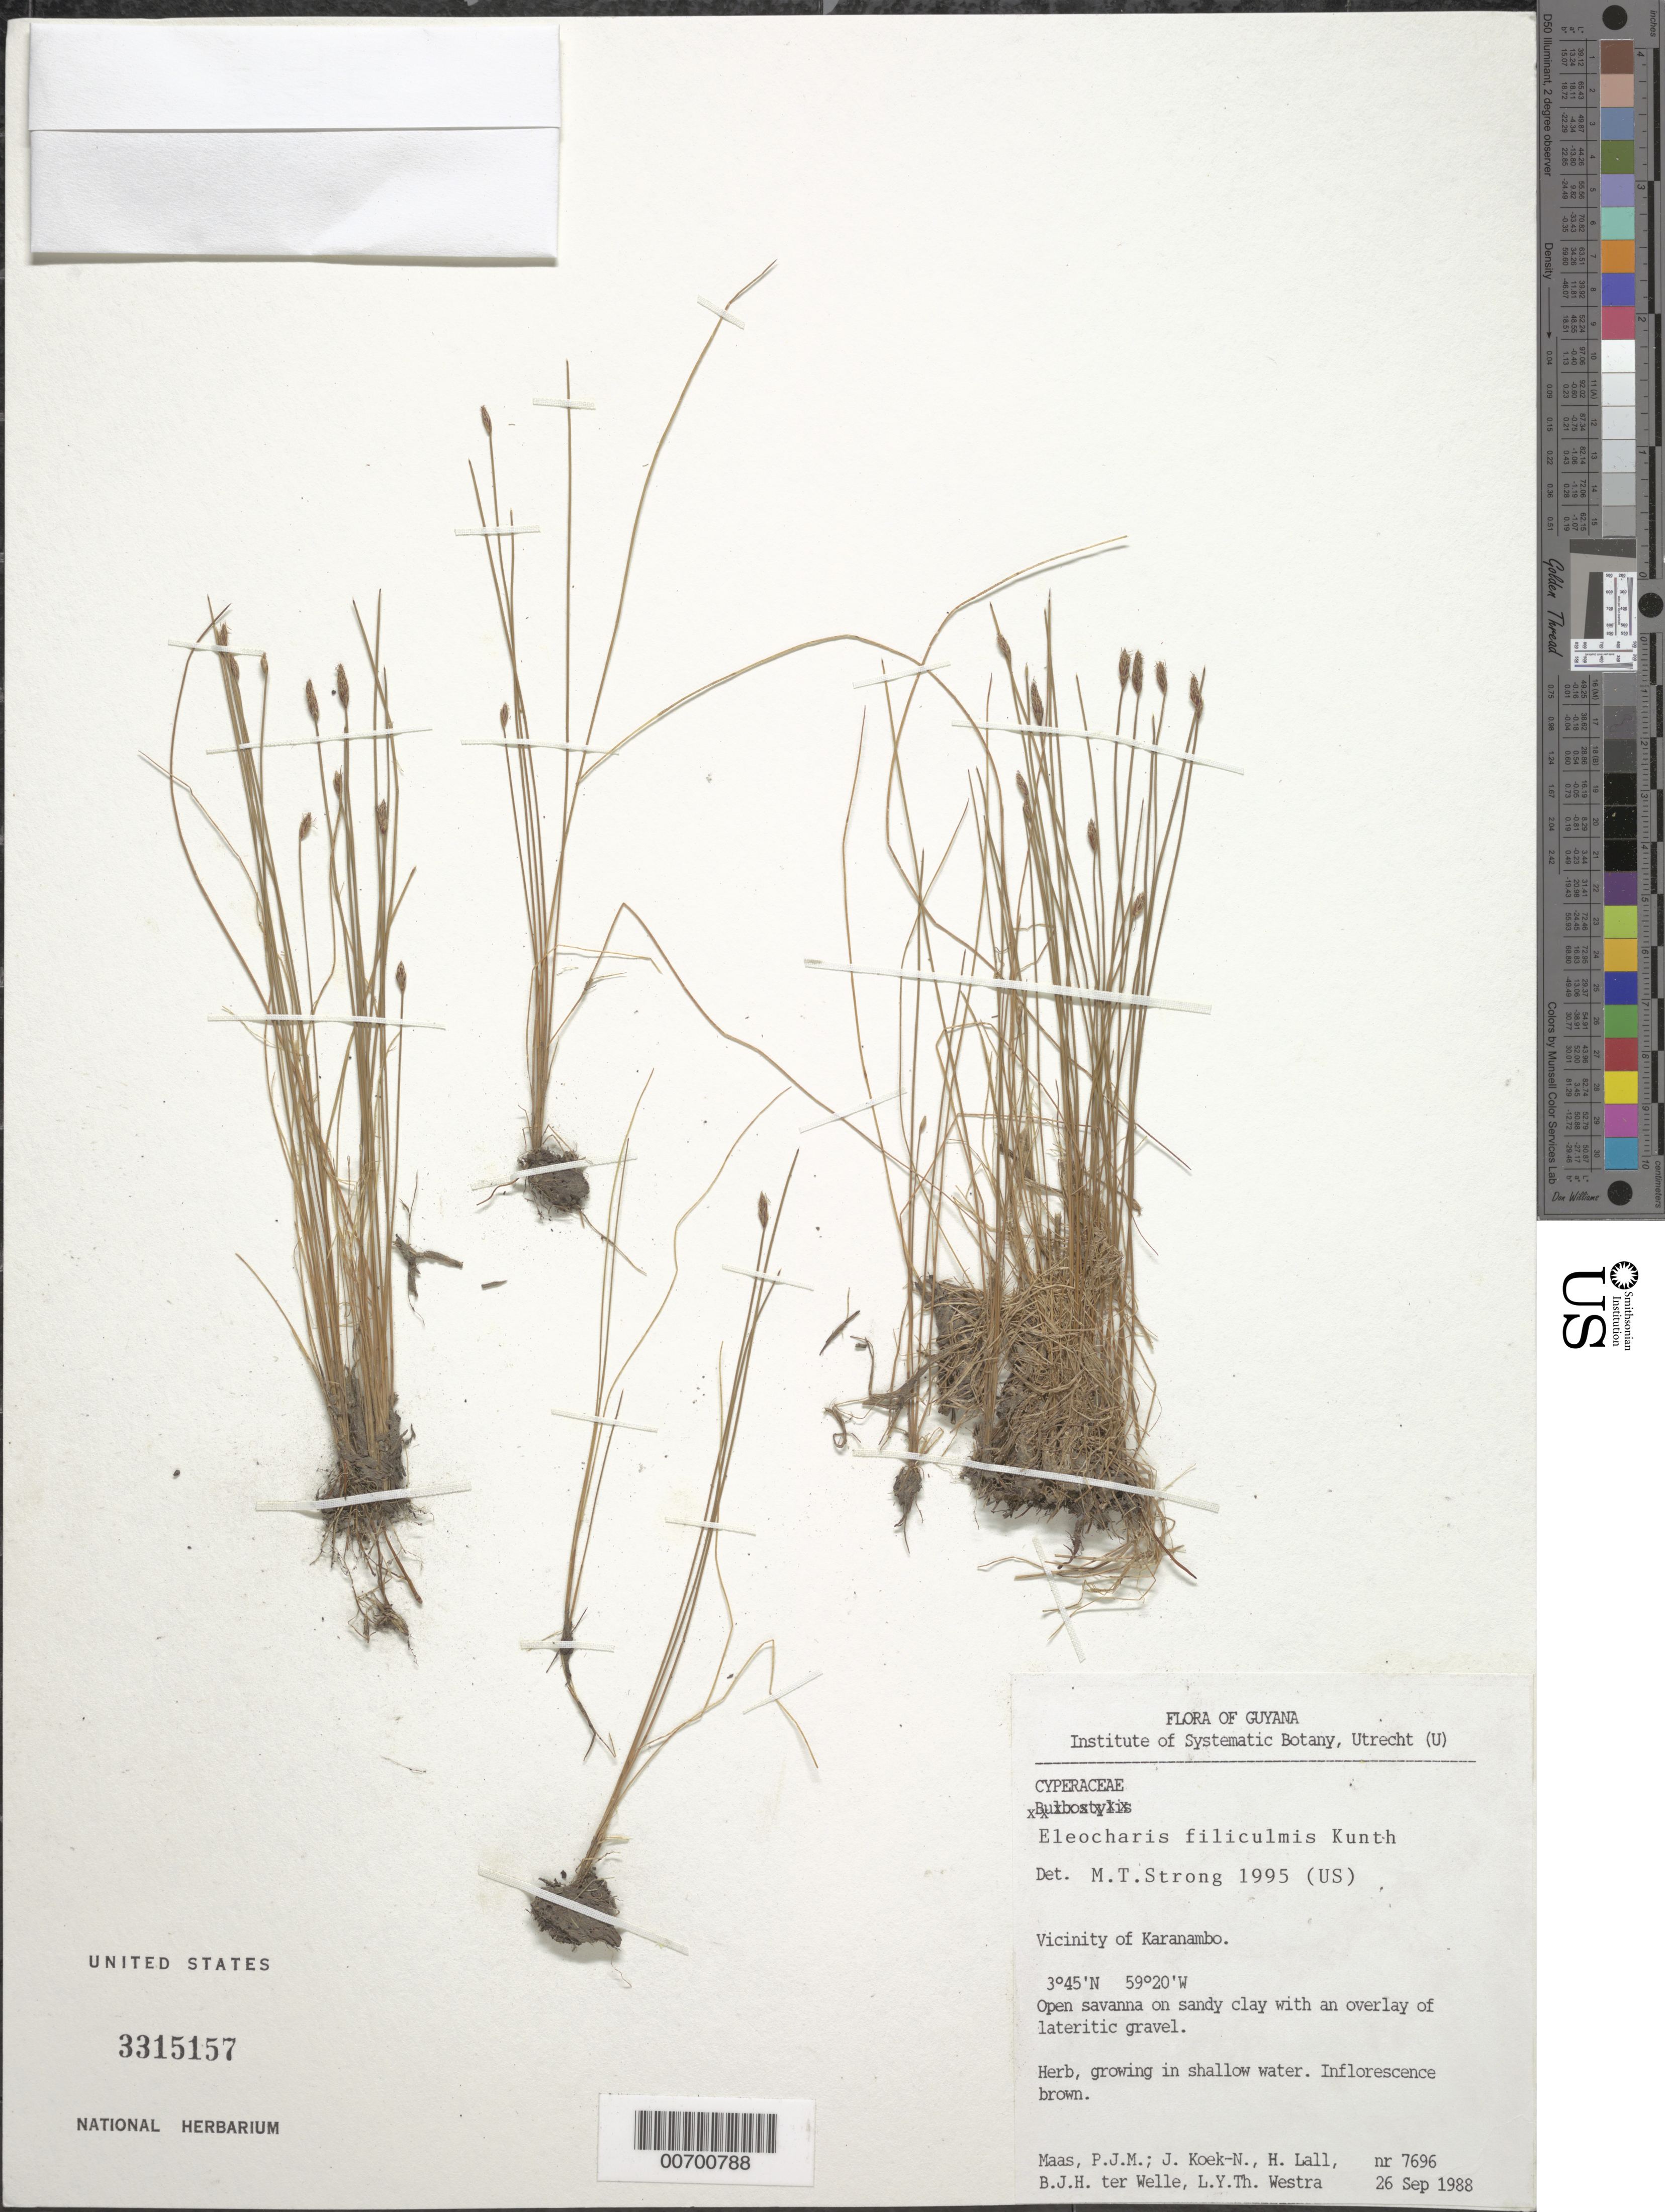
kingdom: Plantae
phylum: Tracheophyta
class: Liliopsida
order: Poales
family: Cyperaceae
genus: Eleocharis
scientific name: Eleocharis filiculmis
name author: Kunth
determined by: Strong, M. T., (US), Smithsonian Institution - National Museum of Natural History (UNITED STATES)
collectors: P. Maas, J. Koek-Noorman, H. Lall, B. Welle & L. Y. T. Westra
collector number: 7696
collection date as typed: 26-Sep-88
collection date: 1988-09-26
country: Guyana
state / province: U. Takutu-U. Essequibo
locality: Karanambo, vic.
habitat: Open savanna on sandy clay with an overlay of lateritic gravel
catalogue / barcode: US 3315157